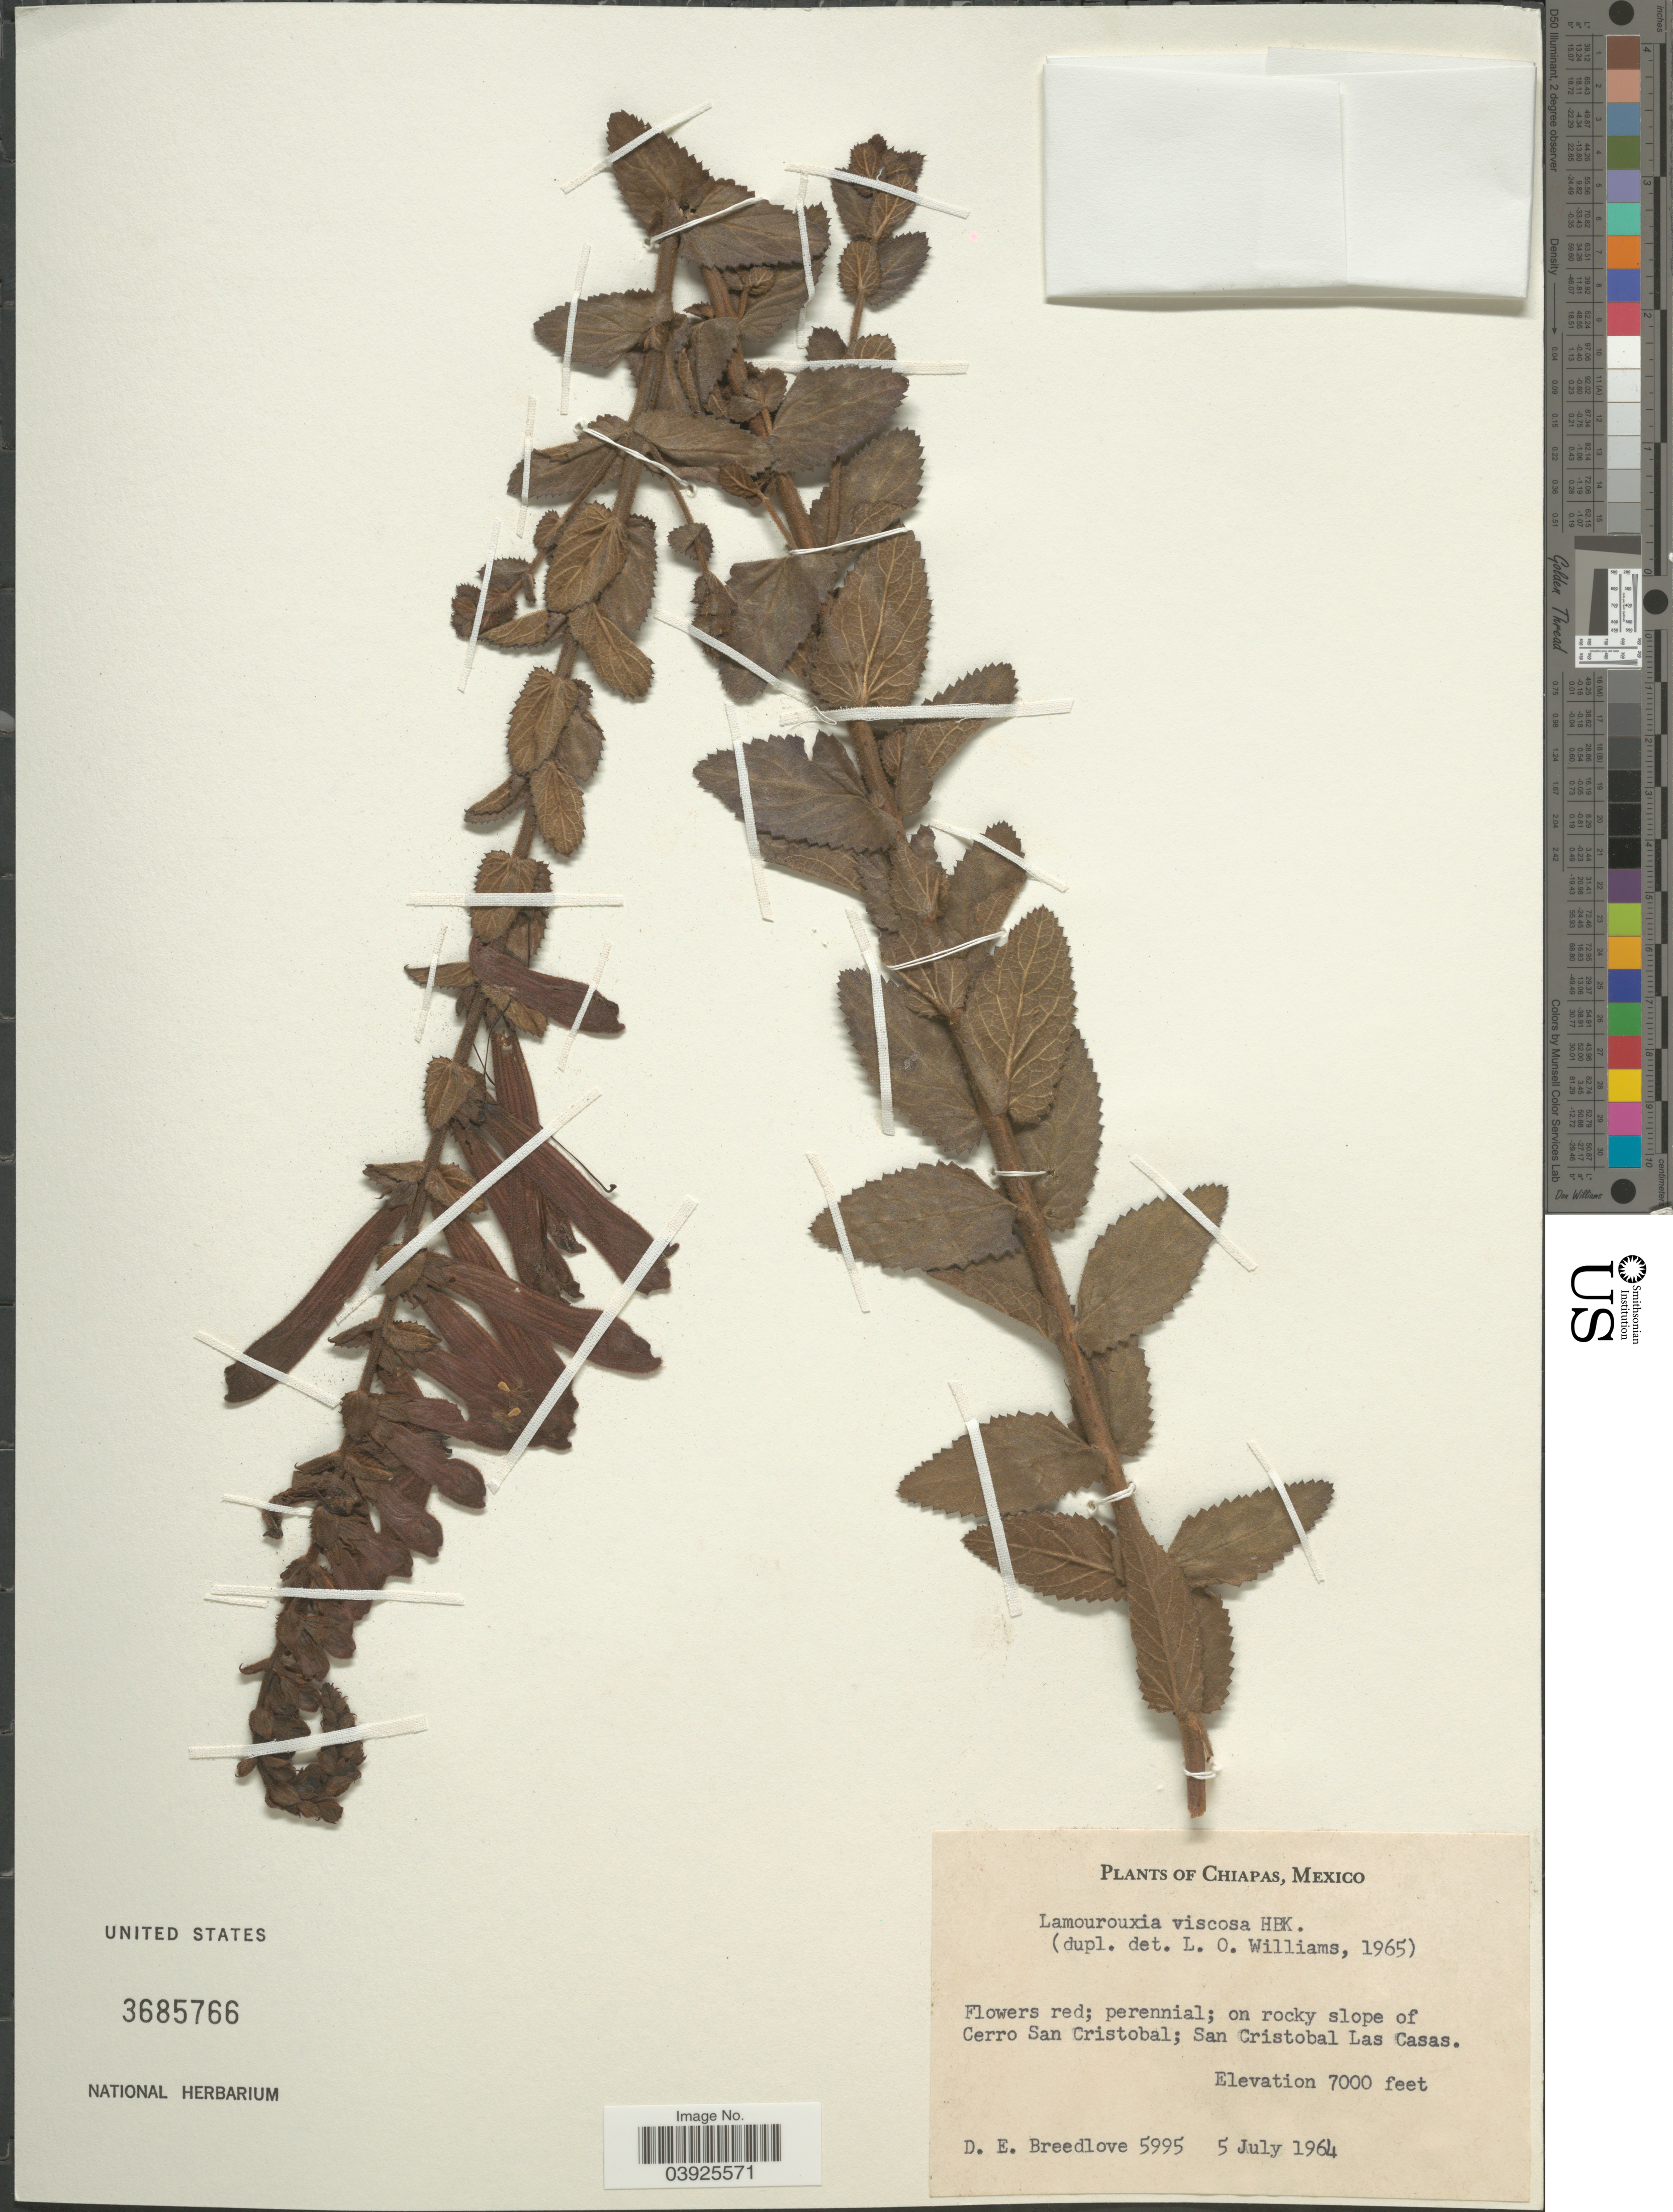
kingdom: Plantae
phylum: Tracheophyta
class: Magnoliopsida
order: Lamiales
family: Orobanchaceae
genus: Lamourouxia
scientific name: Lamourouxia viscosa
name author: Kunth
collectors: D. E. Breedlove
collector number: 5995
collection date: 1964-07-05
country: Mexico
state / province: Chiapas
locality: On rocky slope of Cerro San Cristobal; San Cristobal Las Casas.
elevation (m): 2134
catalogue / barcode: US 3685766